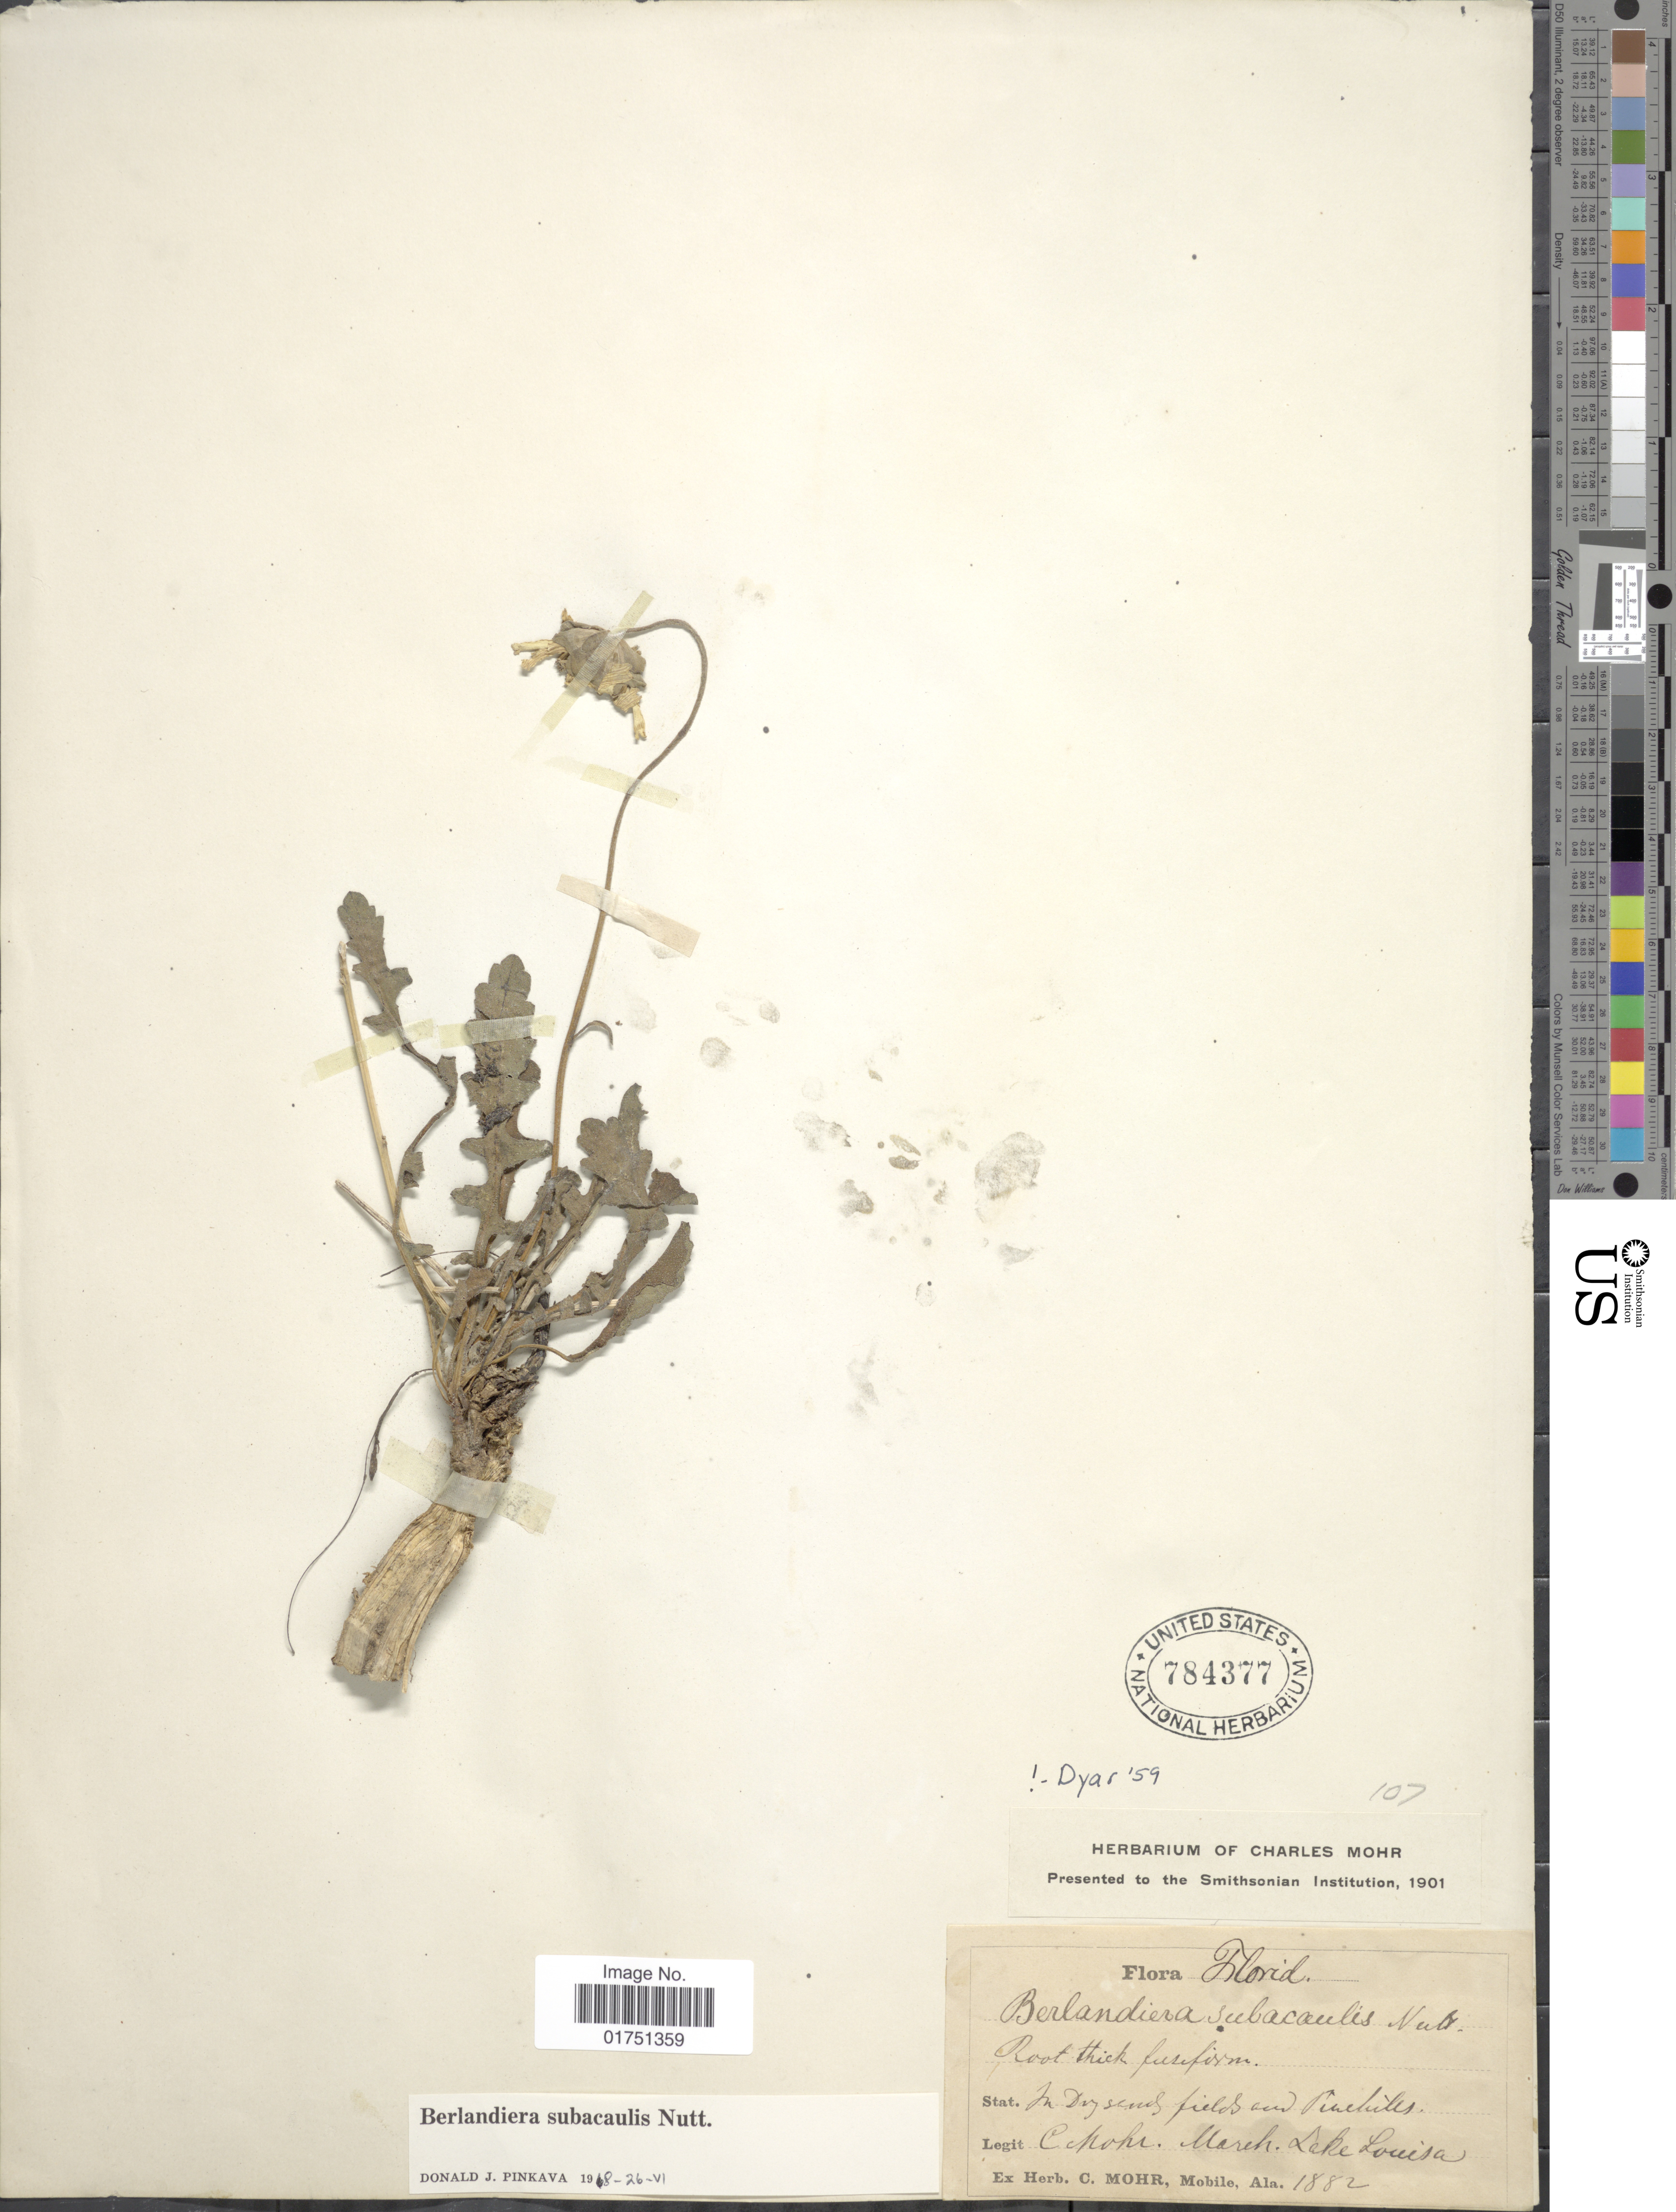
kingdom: Plantae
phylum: Tracheophyta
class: Magnoliopsida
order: Asterales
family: Asteraceae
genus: Berlandiera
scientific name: Berlandiera subacaulis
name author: Nutt.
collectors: C. T. Mohr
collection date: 1882-03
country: United States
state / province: Florida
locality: In dry sands fields and Pinehills. lake Louisa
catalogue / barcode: US 784377